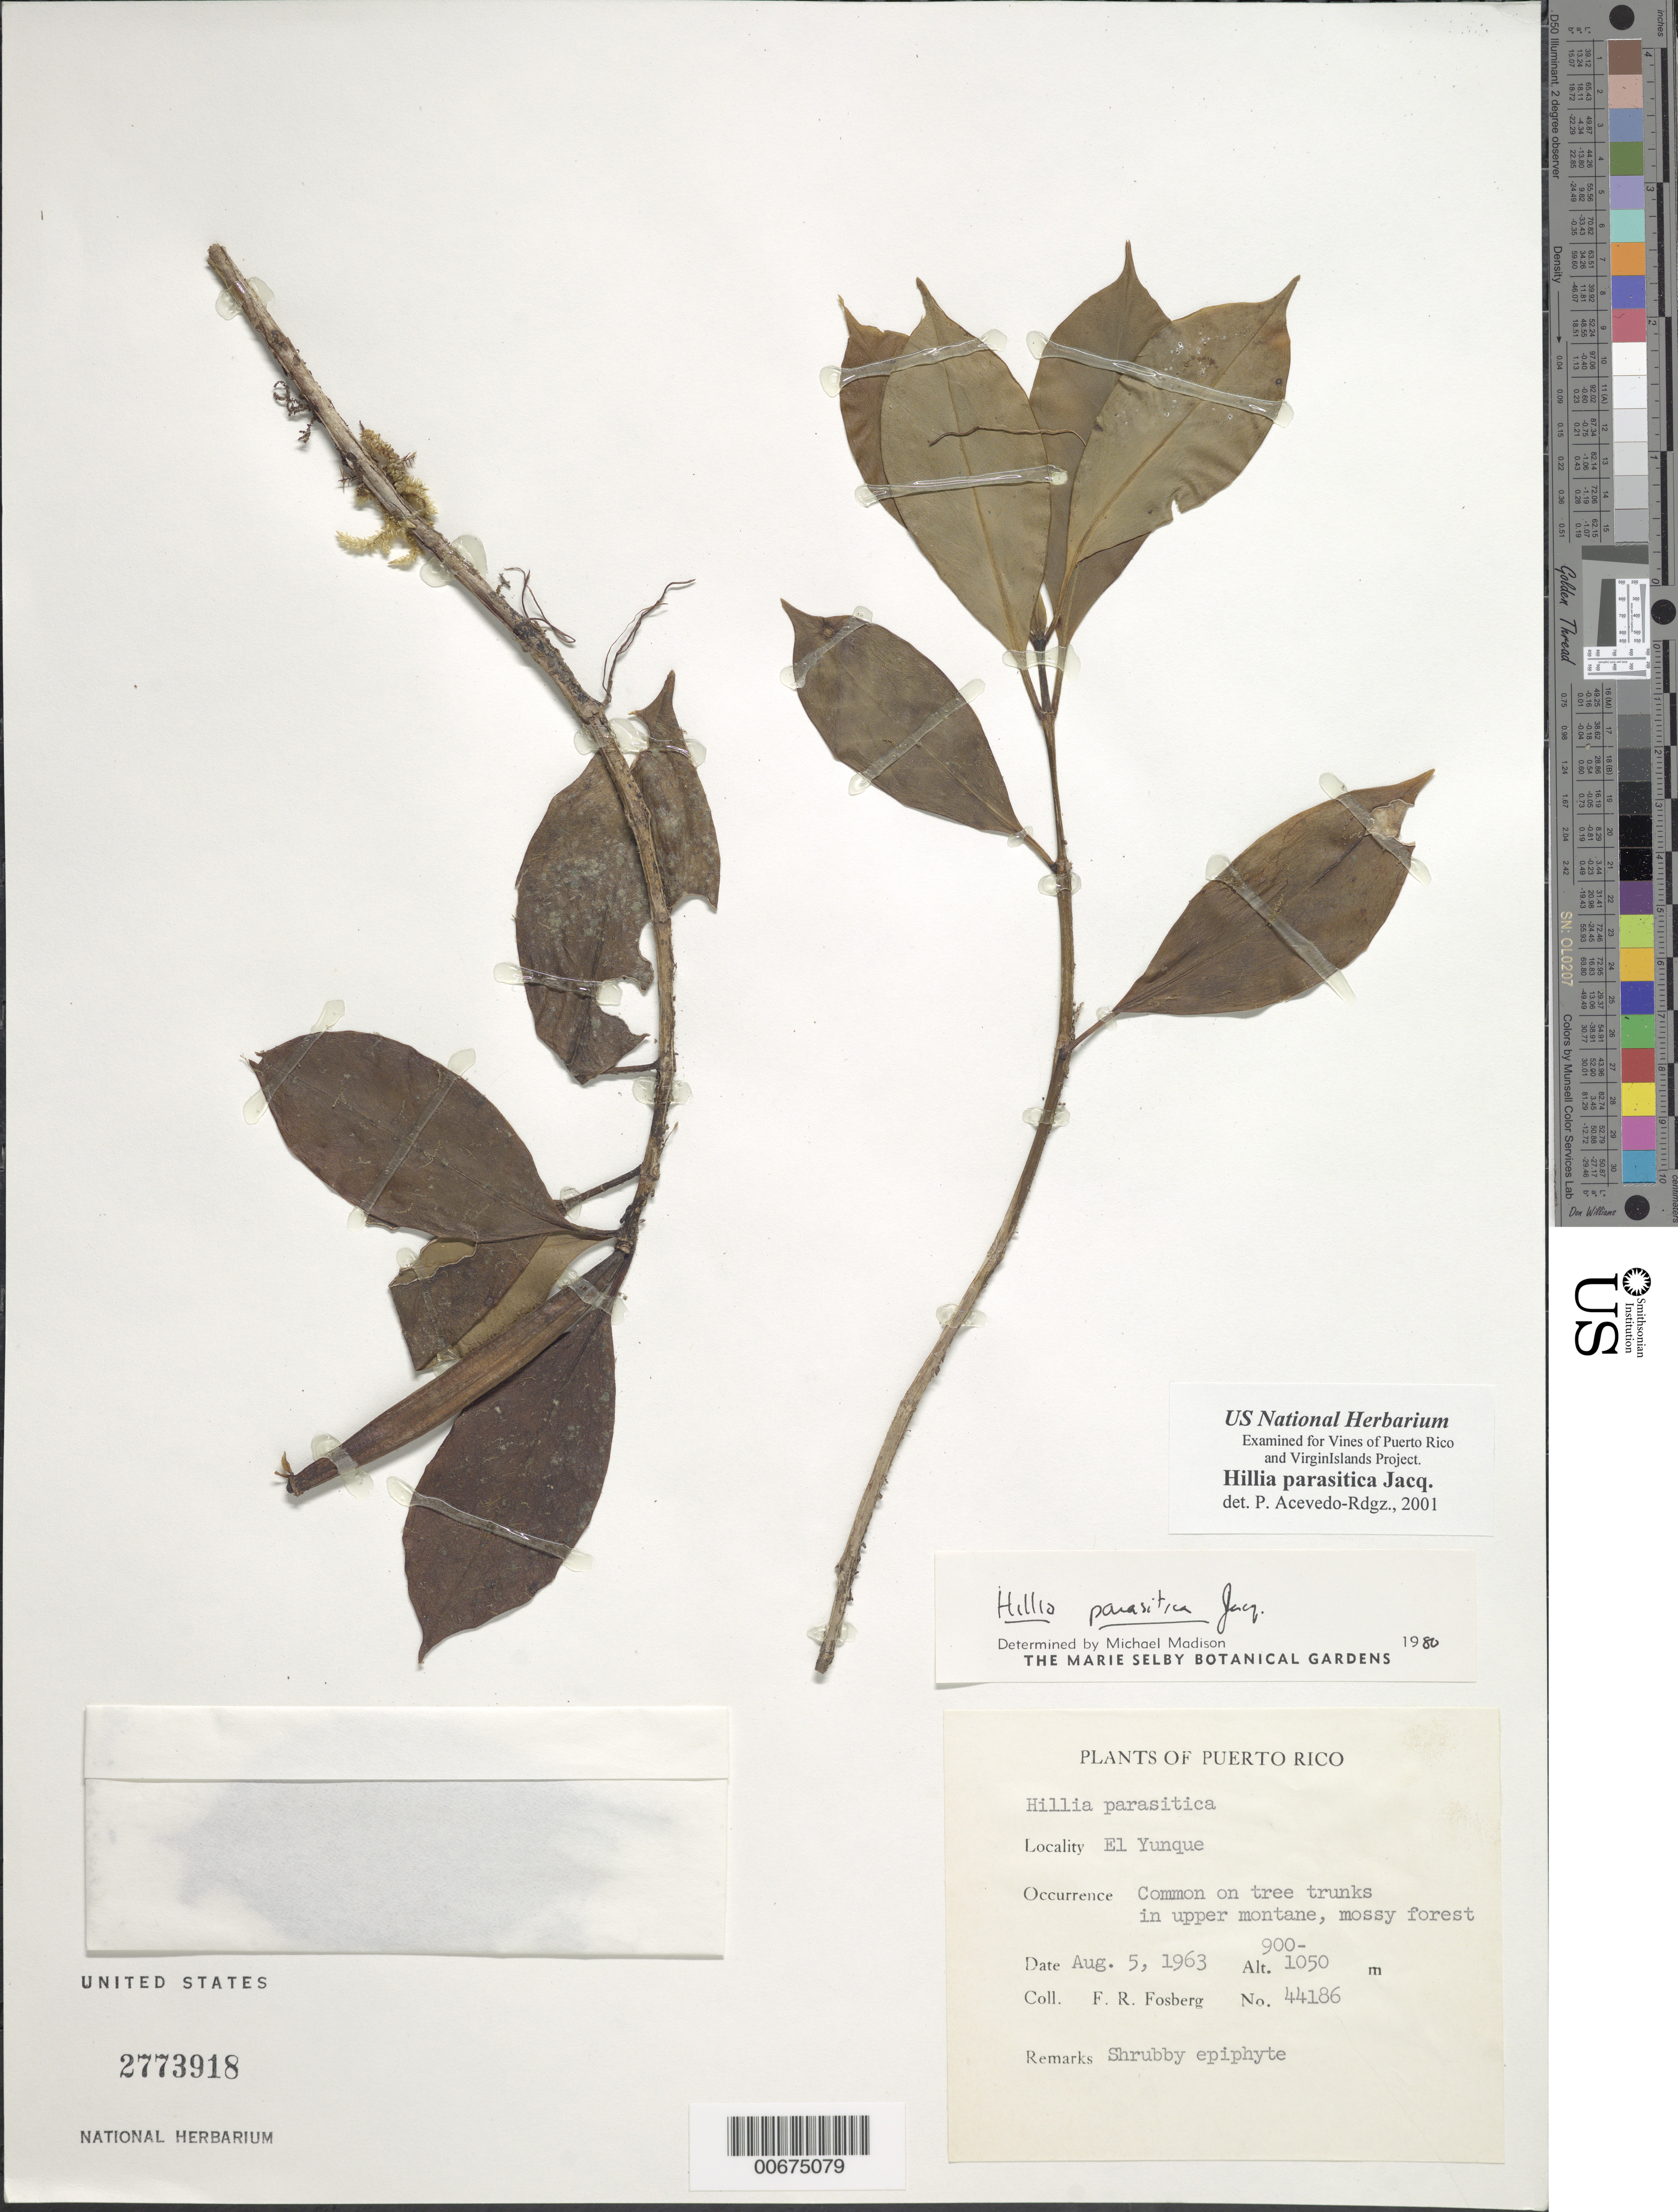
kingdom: Plantae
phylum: Tracheophyta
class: Magnoliopsida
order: Gentianales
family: Rubiaceae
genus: Hillia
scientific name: Hillia parasitica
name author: Jacq.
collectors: F. R. Fosberg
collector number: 44186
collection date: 1963-08-05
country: Puerto Rico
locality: El Yunque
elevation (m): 900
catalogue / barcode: US 2773918